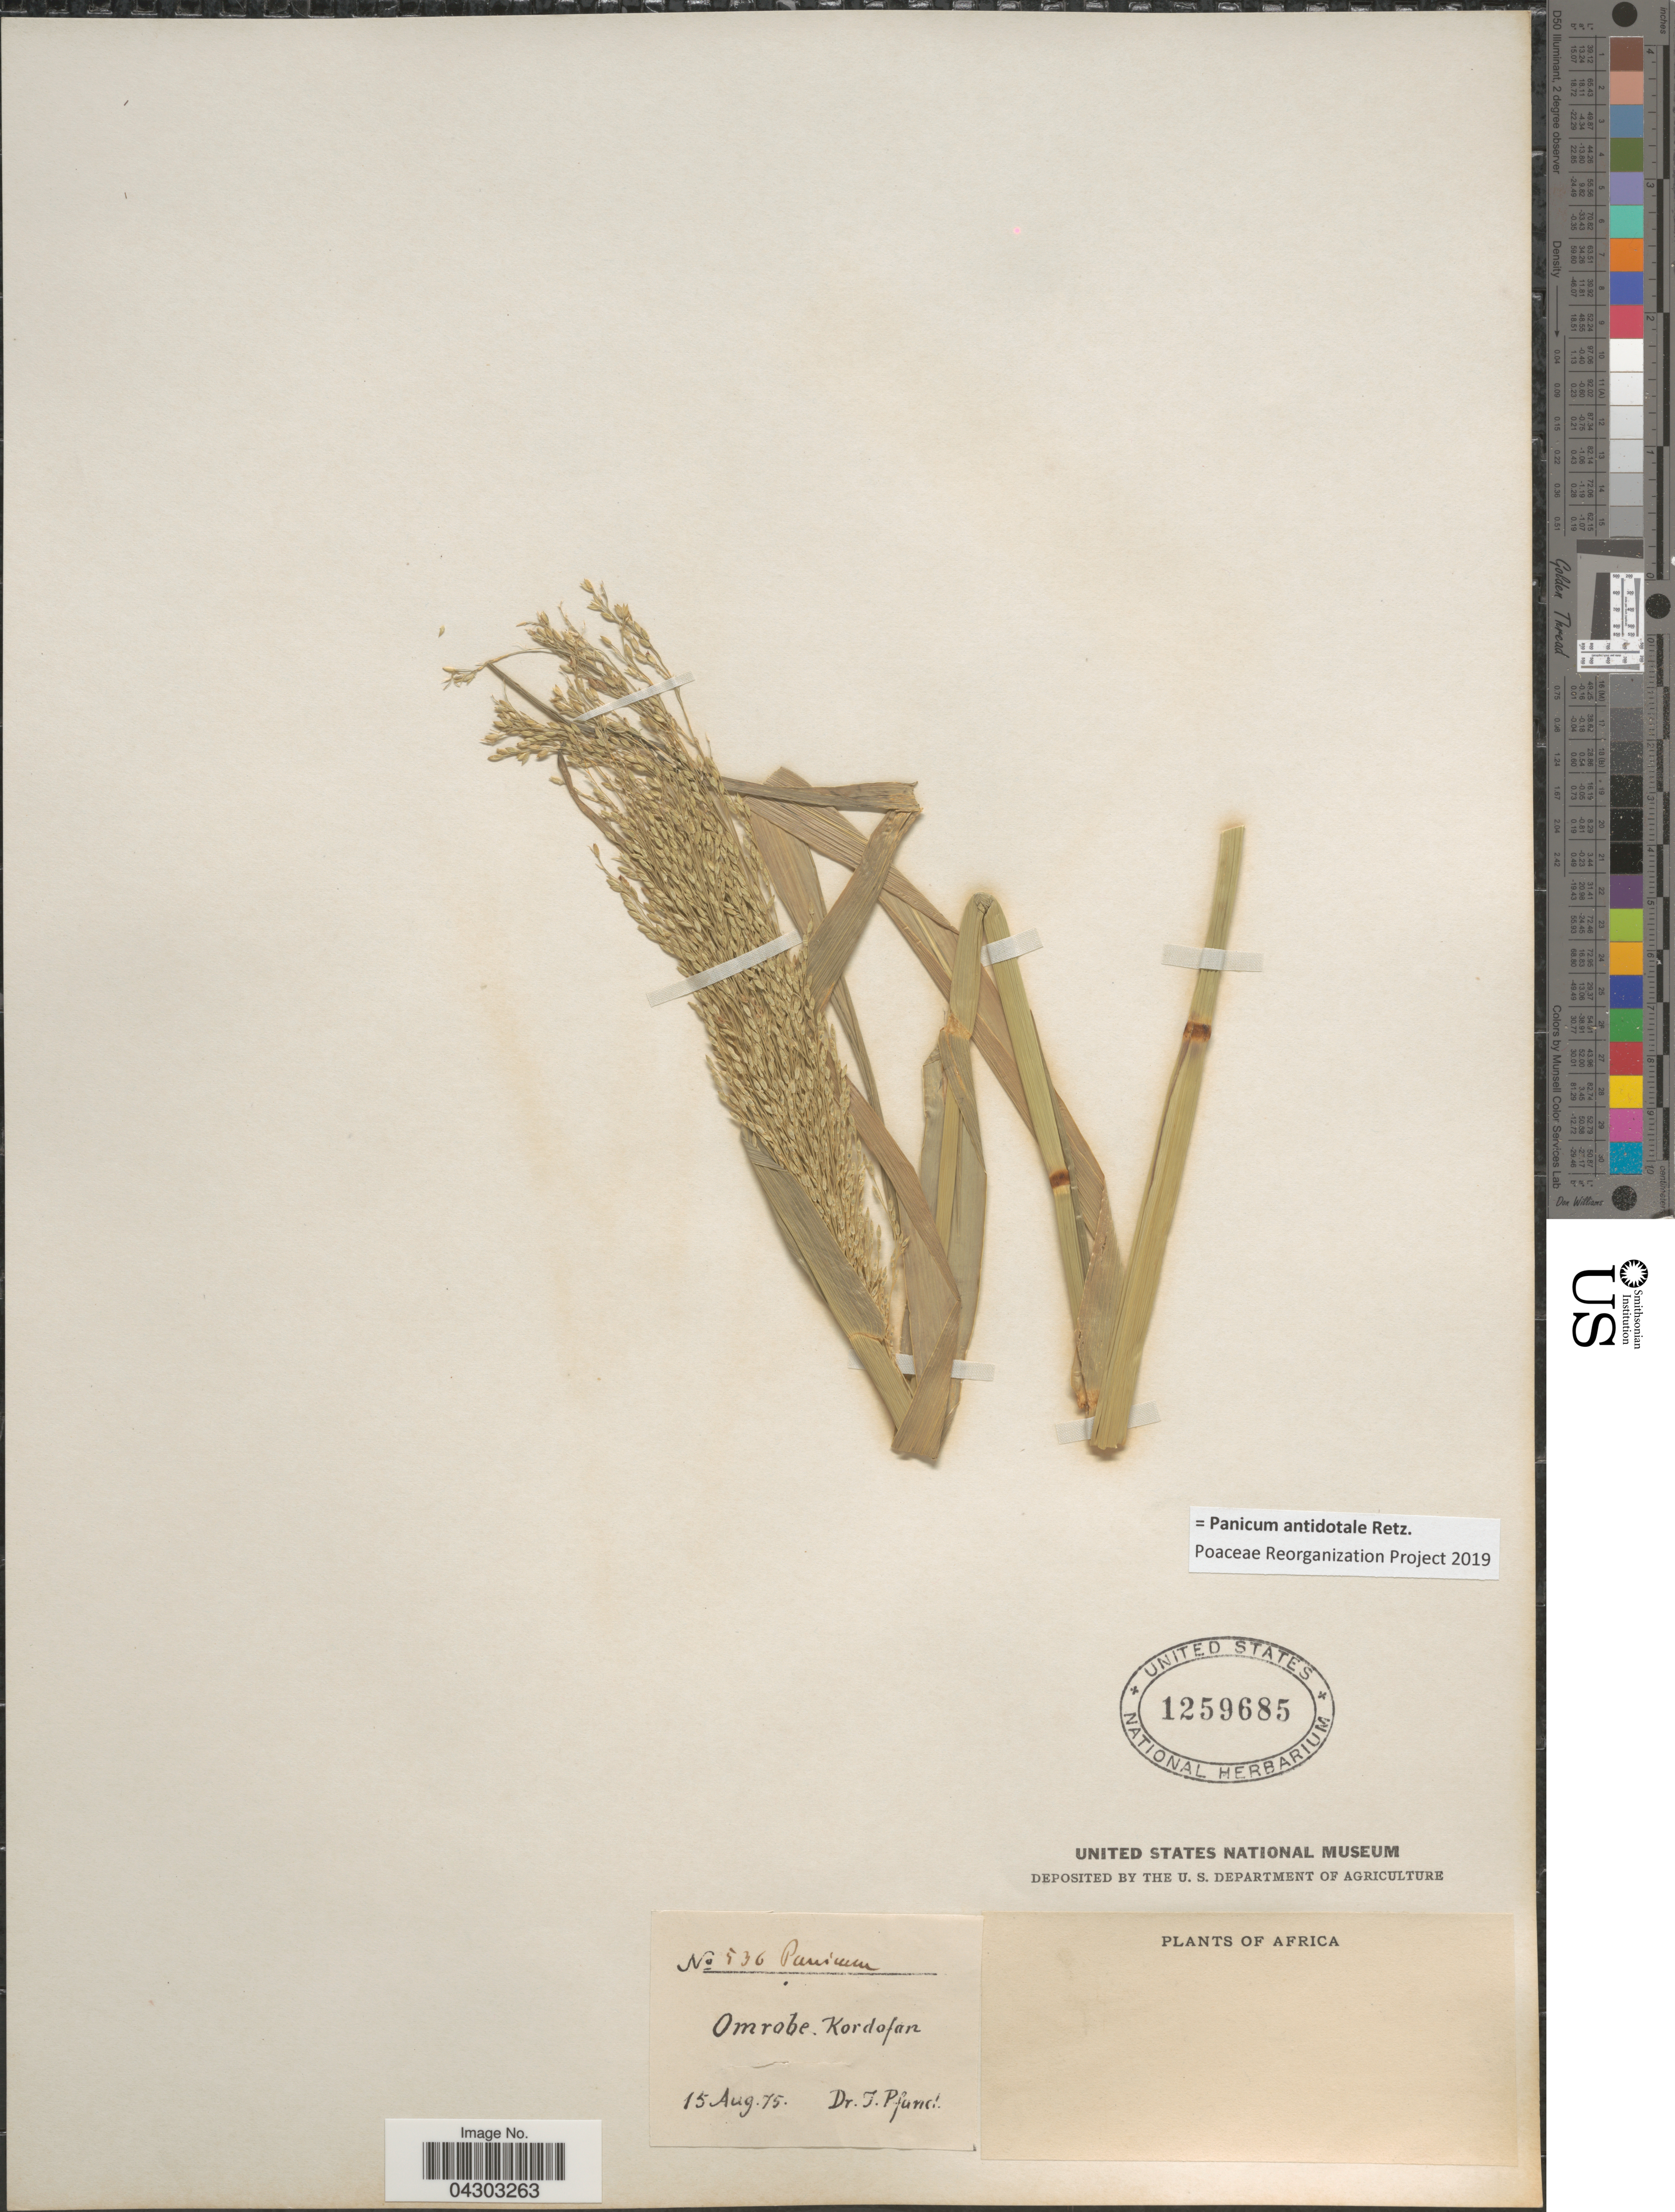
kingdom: Plantae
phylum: Tracheophyta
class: Liliopsida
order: Poales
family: Poaceae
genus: Panicum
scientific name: Panicum antidotale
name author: Retz.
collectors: J. Pfund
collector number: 536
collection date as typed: Transcribed d/m/y: 15/8/75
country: Sudan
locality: Omrobe. Kordofan. Africa.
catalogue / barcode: US 1259685